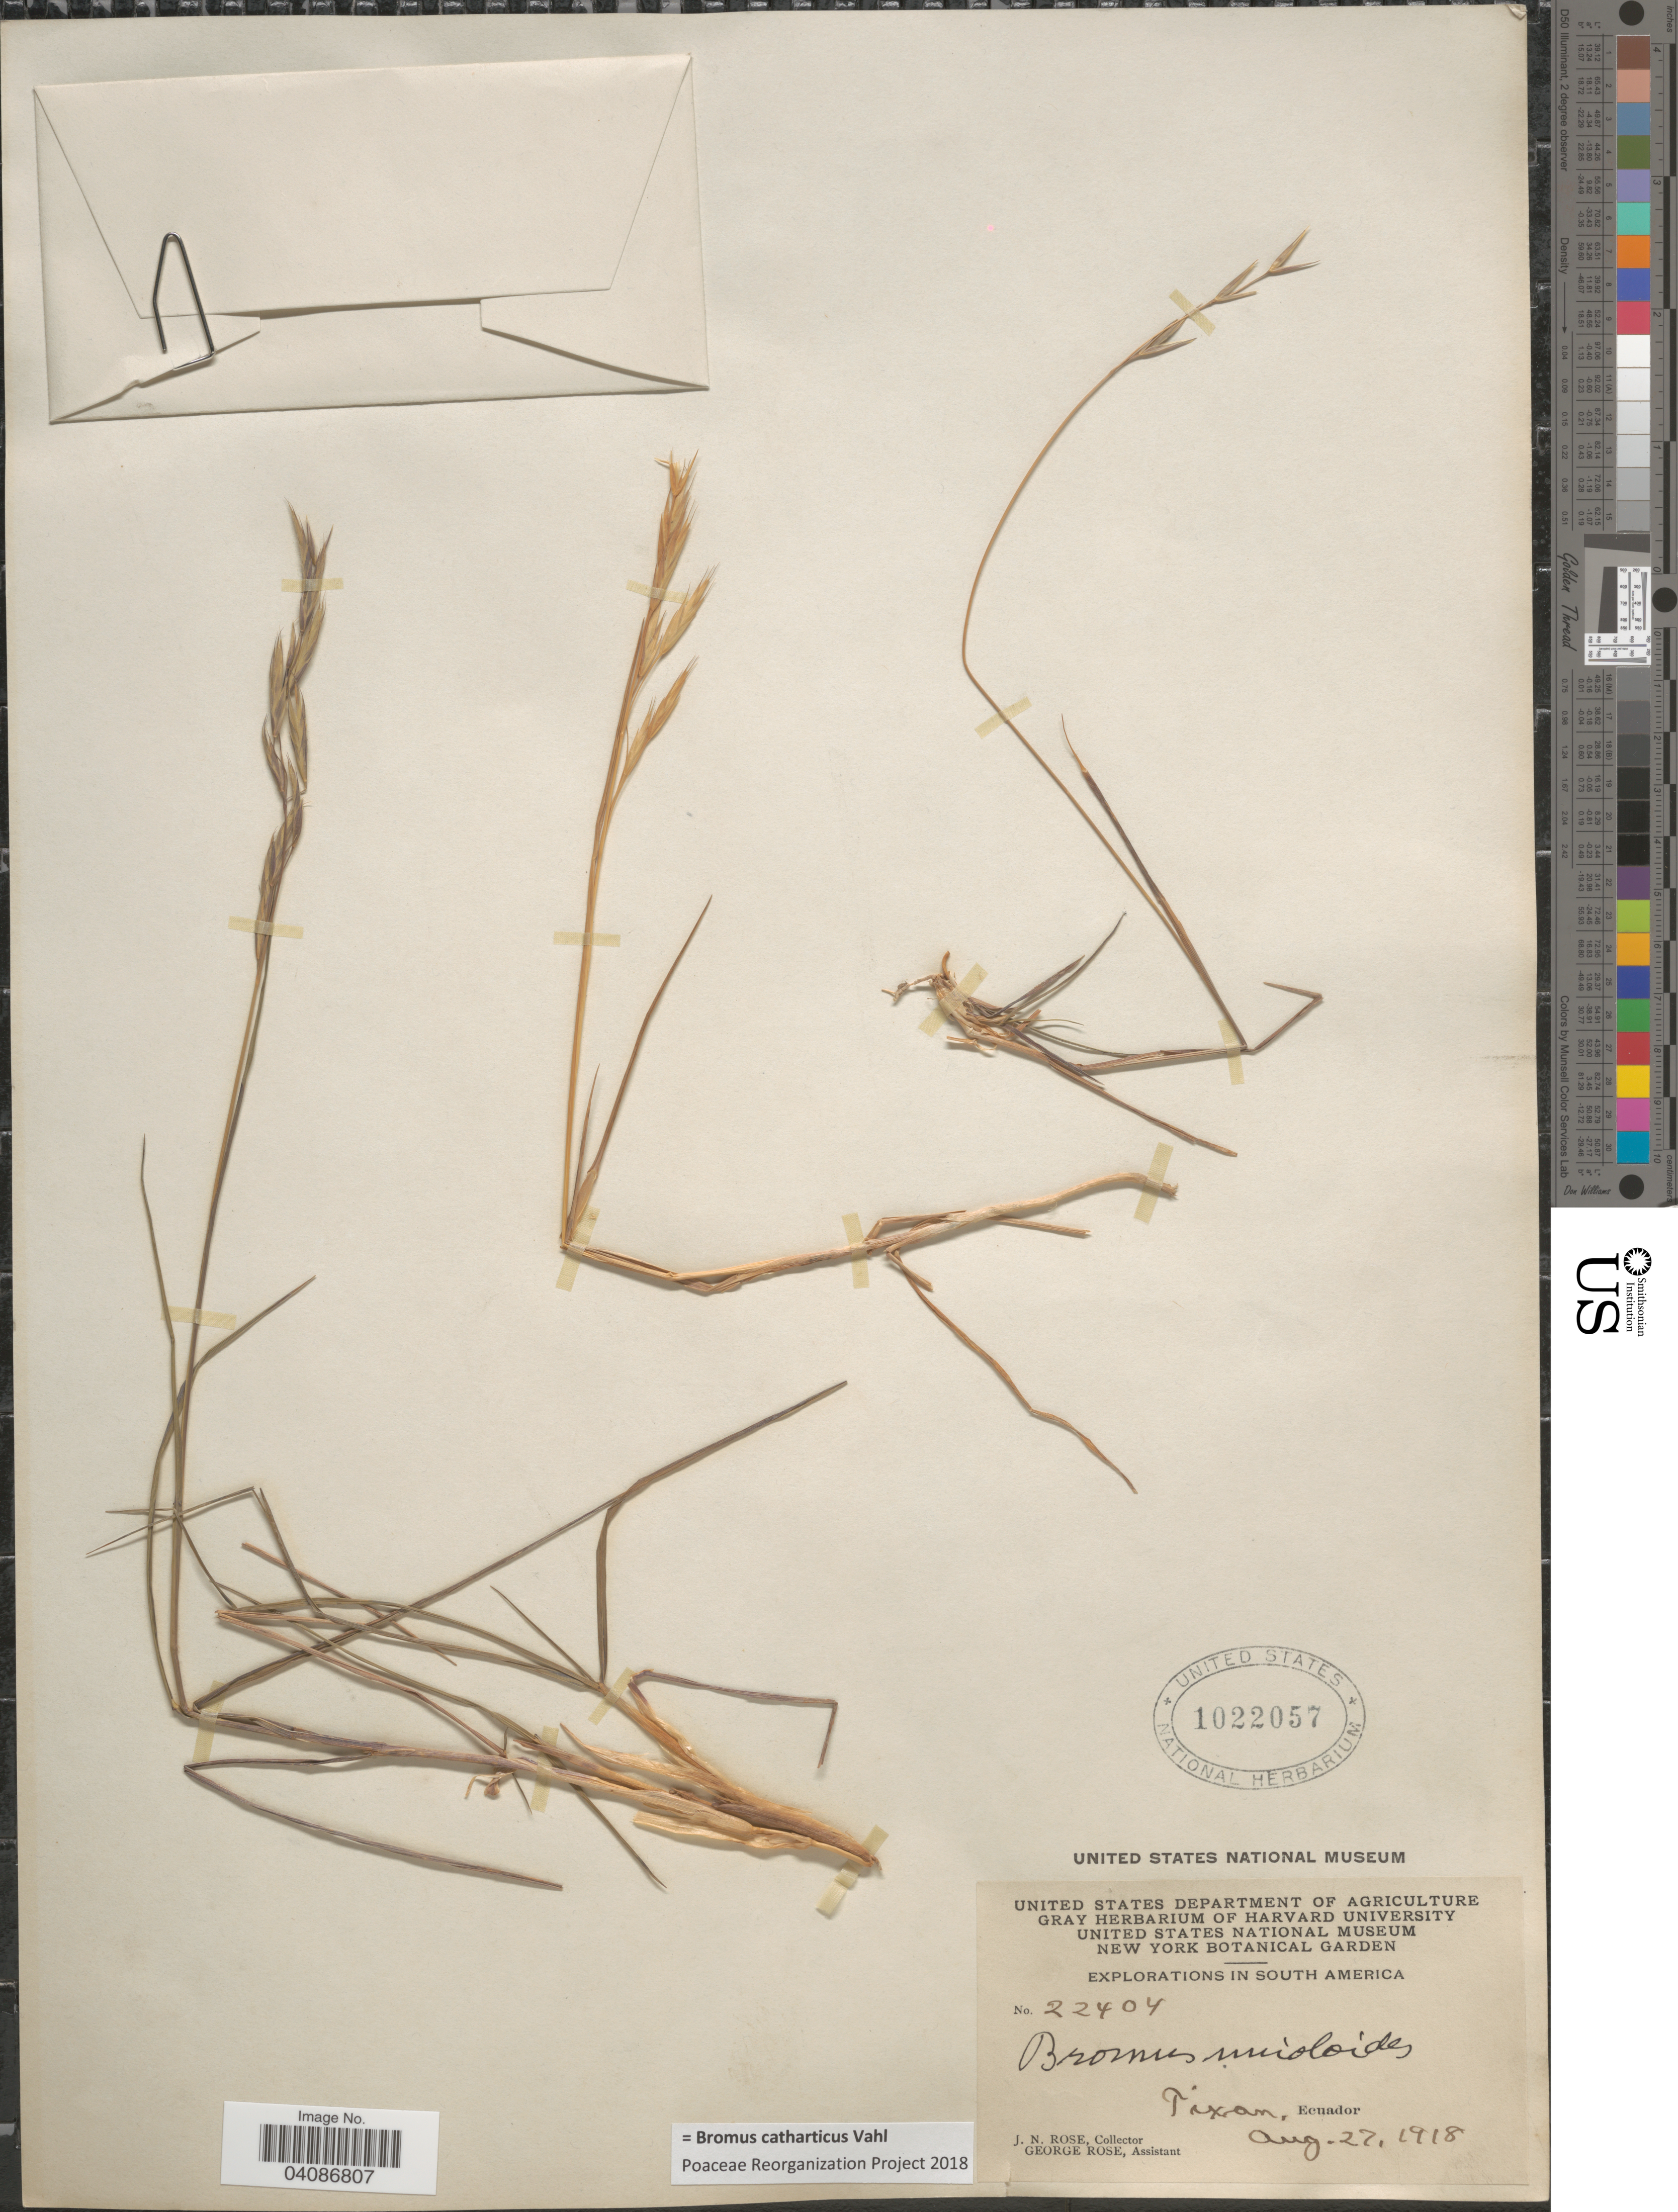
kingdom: Plantae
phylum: Tracheophyta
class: Liliopsida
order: Poales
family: Poaceae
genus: Bromus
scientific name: Bromus catharticus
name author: Vahl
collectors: J. N. Rose & G. Rose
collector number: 22404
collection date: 1918-08-27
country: Ecuador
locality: Explorations in South America. Tixan [interpreted].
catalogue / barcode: US 1022057